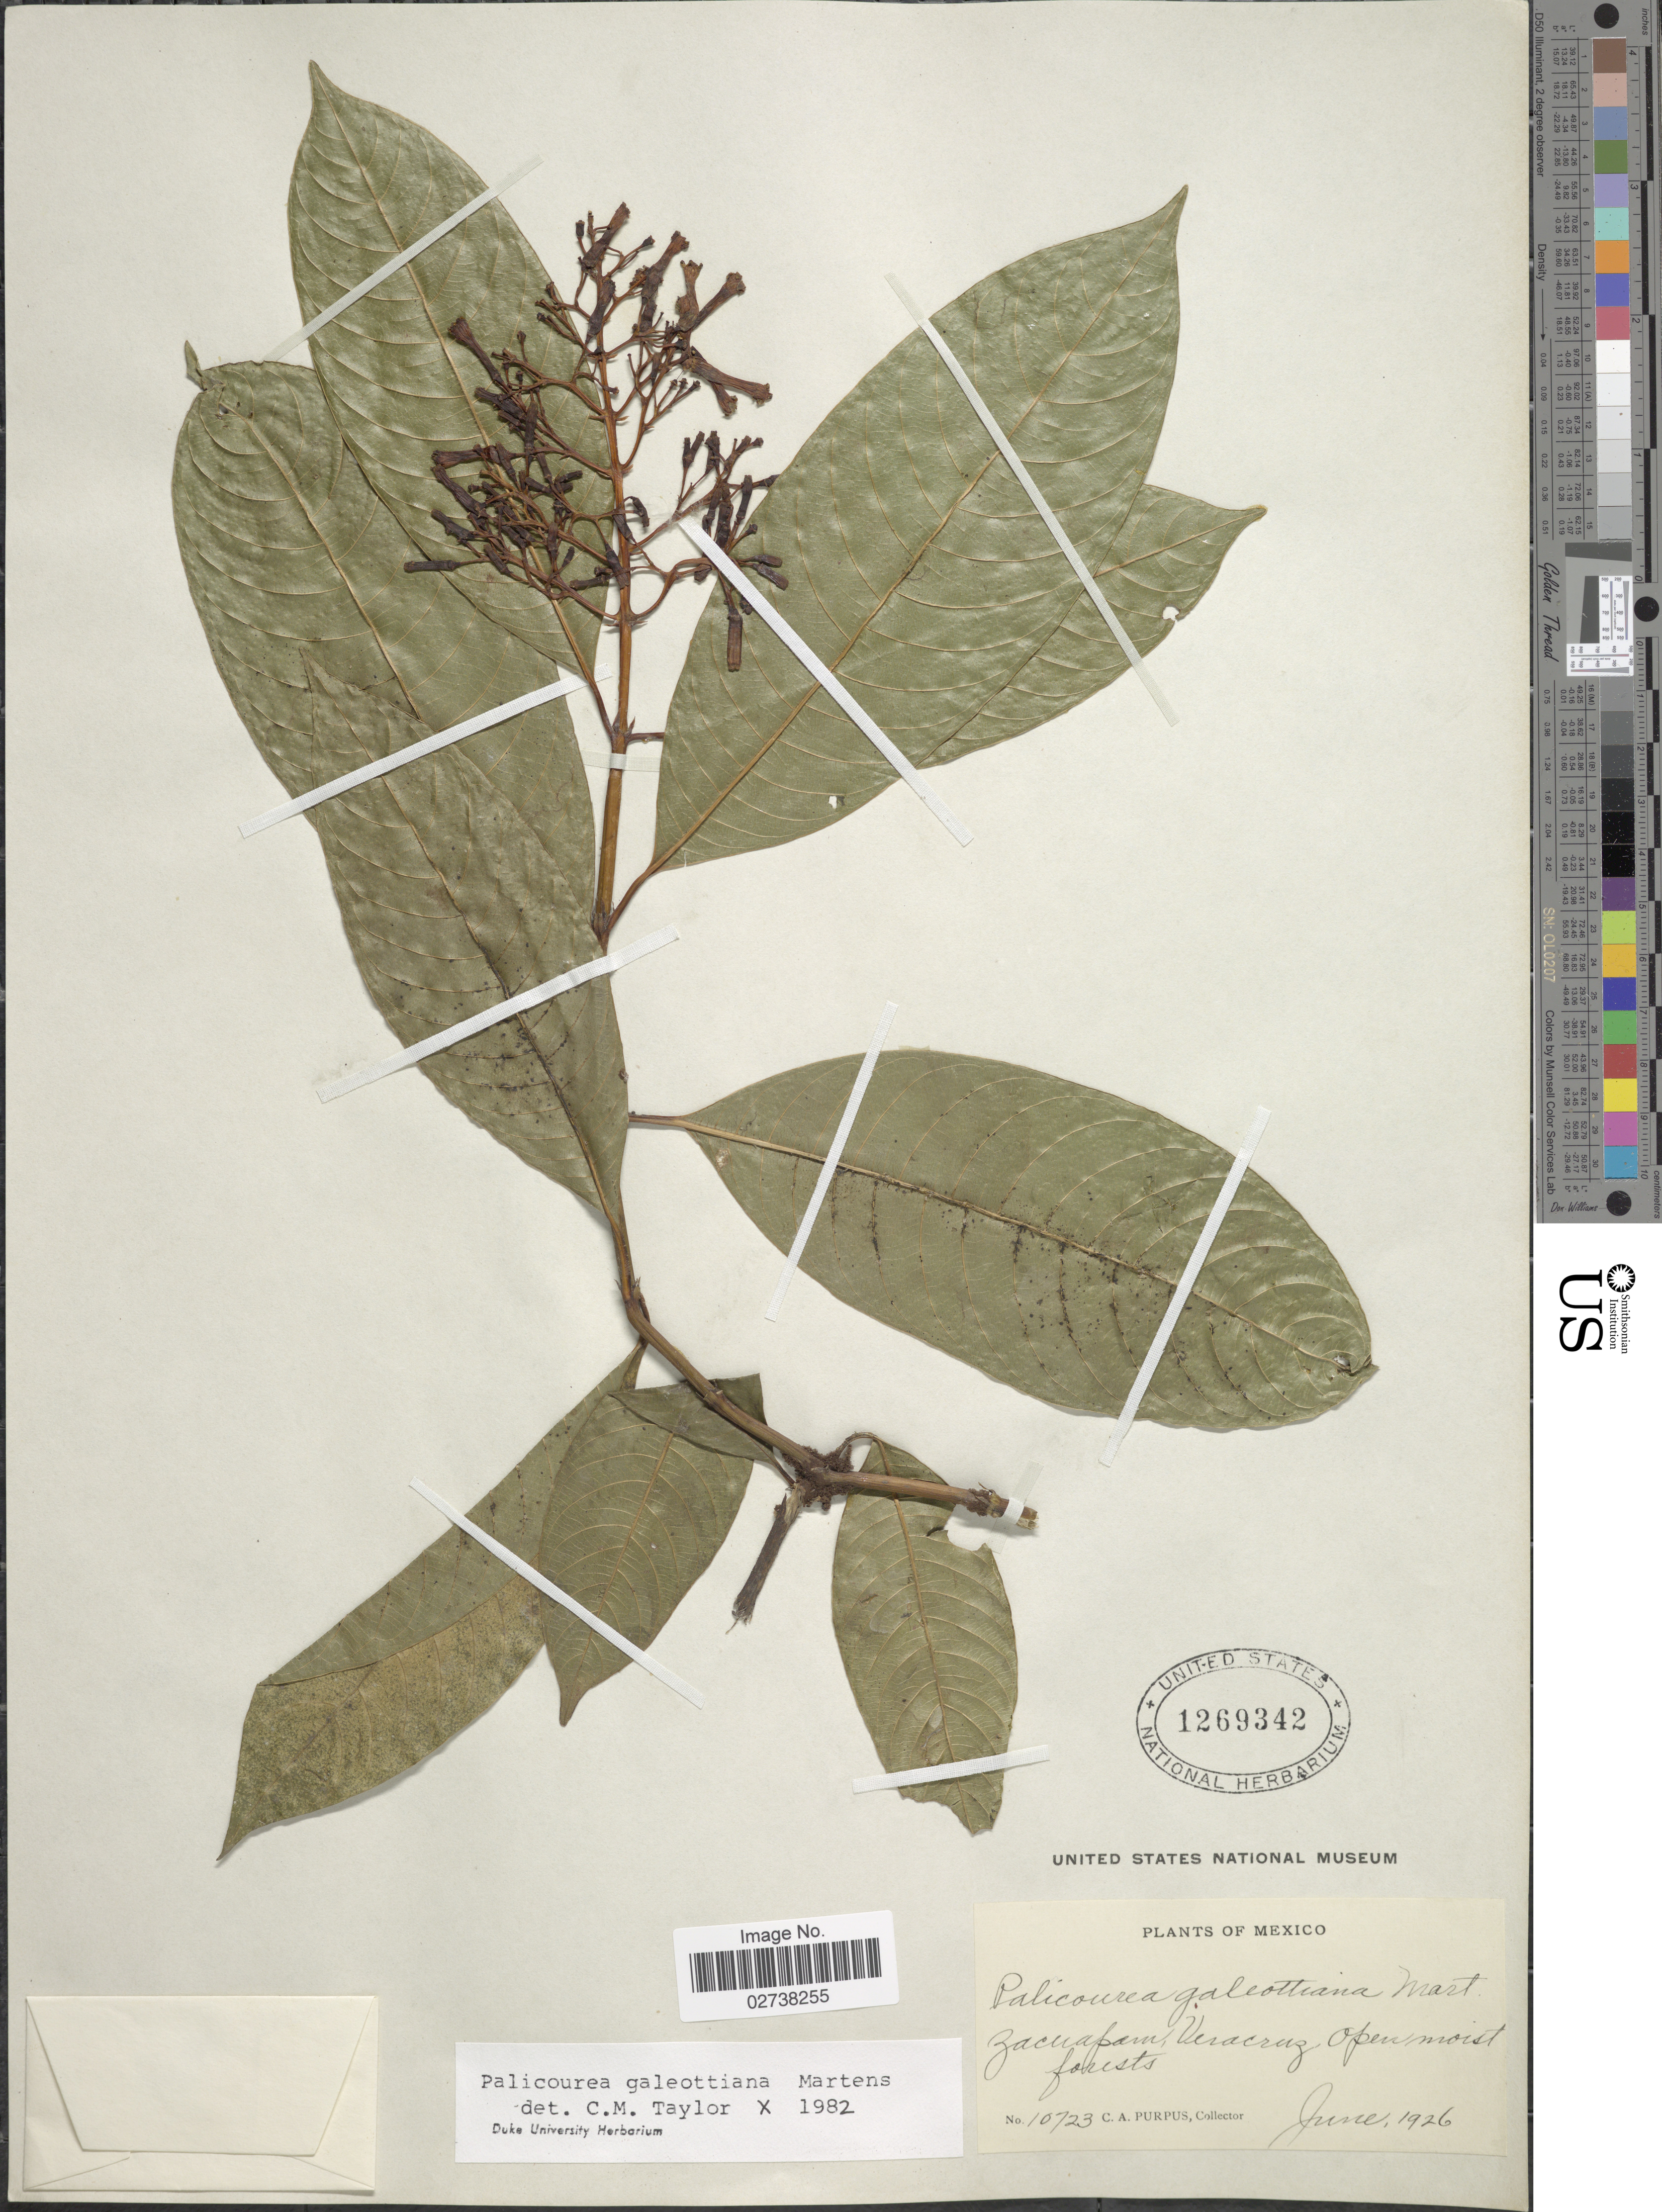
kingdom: Plantae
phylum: Tracheophyta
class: Magnoliopsida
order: Gentianales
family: Rubiaceae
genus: Palicourea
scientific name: Palicourea galeottiana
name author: M. Martens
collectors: C. A. Purpus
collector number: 10723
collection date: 1926-06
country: Mexico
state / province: Veracruz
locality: Zacuapan, Veracruz, open moist forest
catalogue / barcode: US 1269342